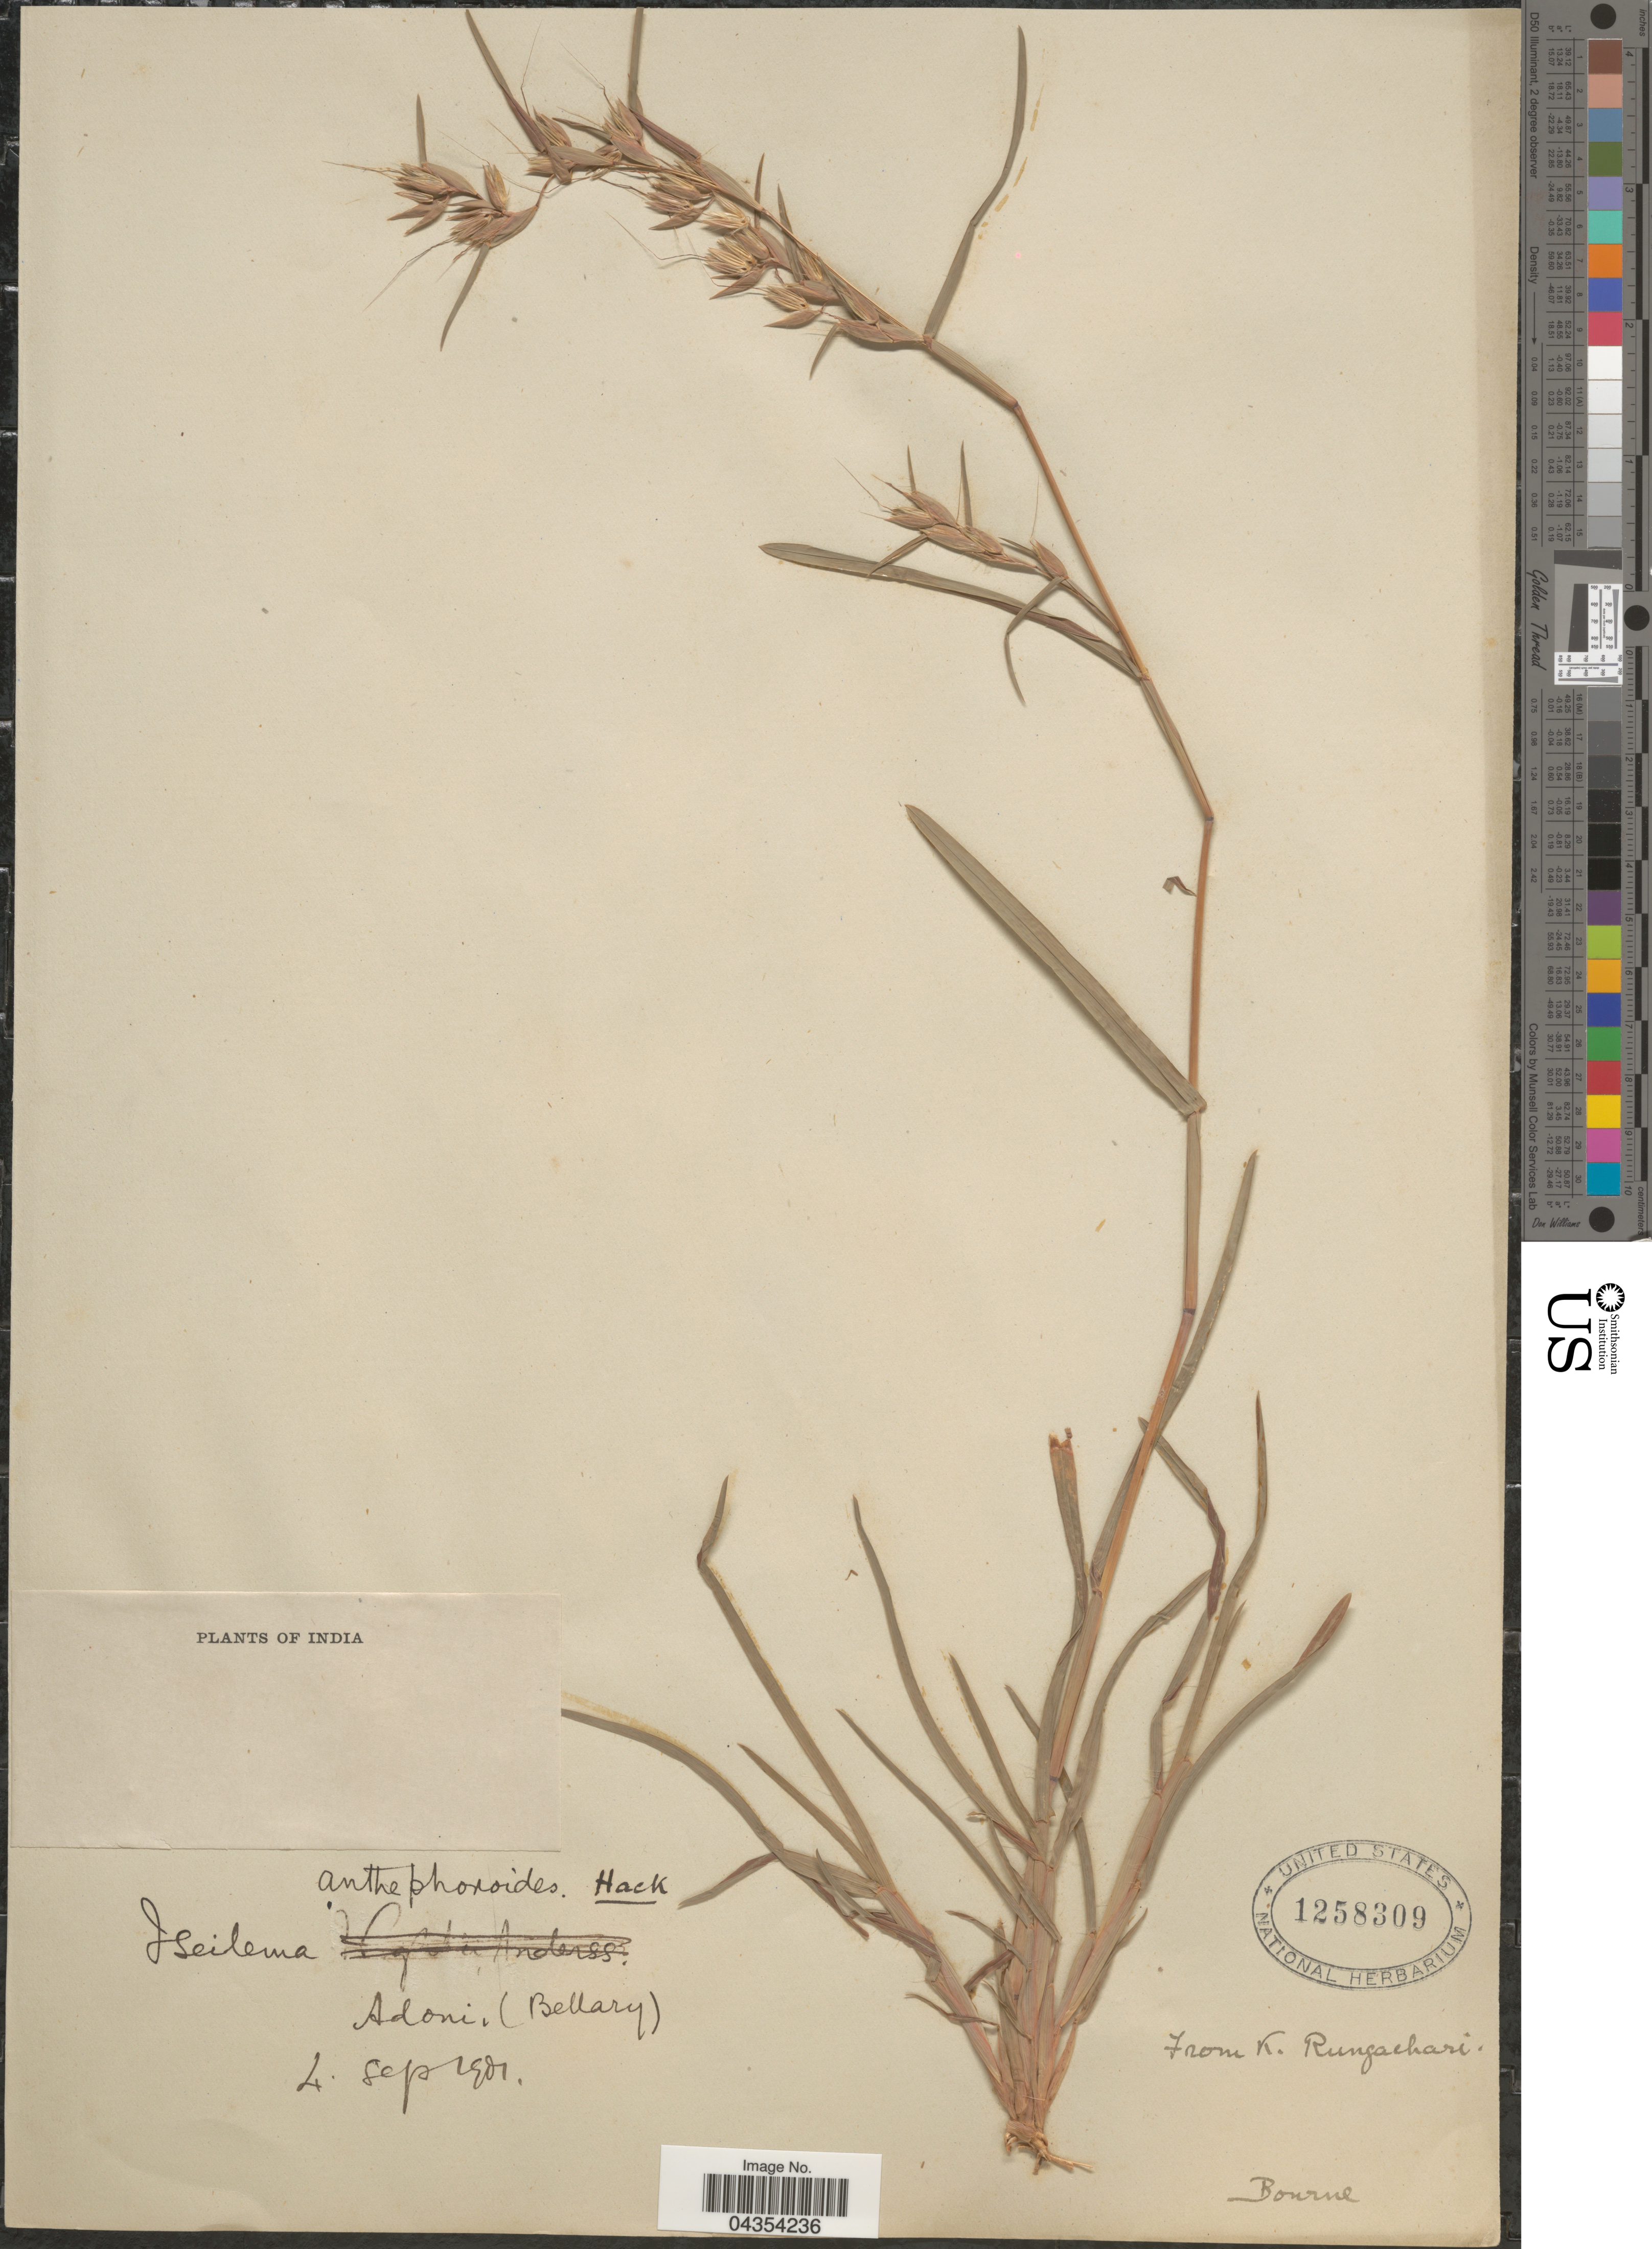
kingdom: Plantae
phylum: Tracheophyta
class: Liliopsida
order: Poales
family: Poaceae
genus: Iseilema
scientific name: Iseilema anthephoroides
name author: Hack.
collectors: -- Bourne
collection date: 1901-09-04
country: India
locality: Adoni, (Bellary).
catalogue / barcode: US 1258309